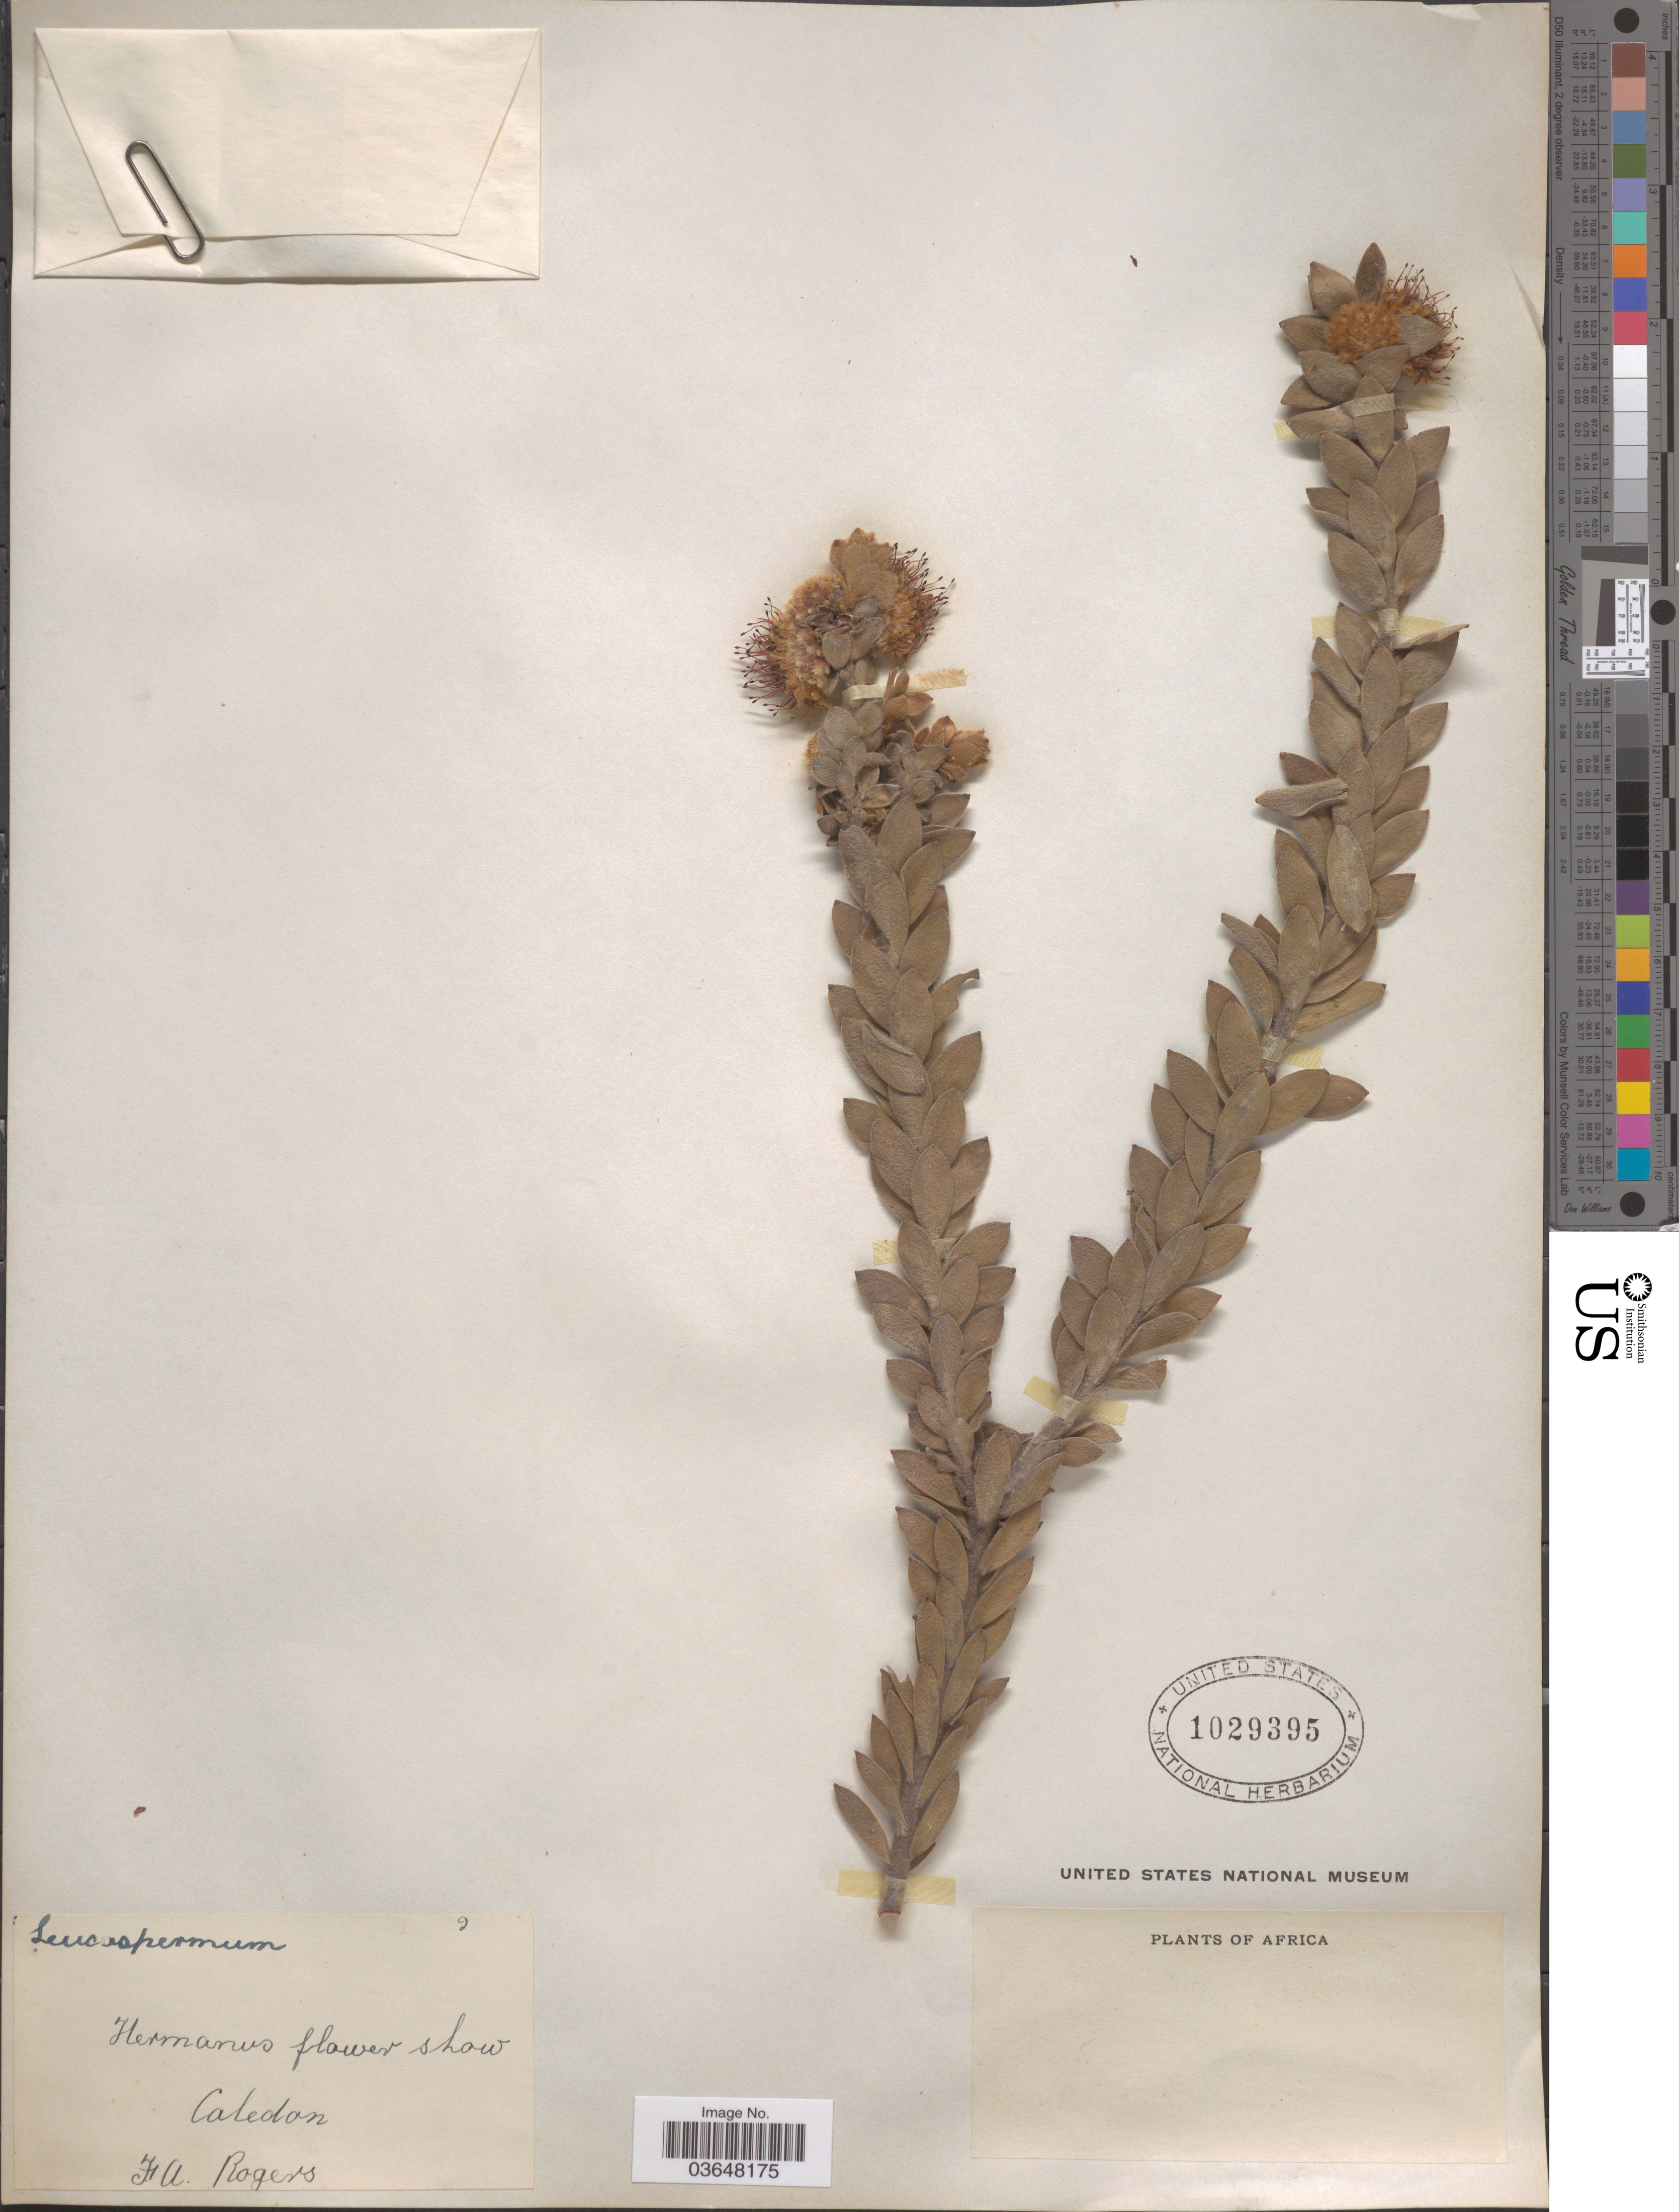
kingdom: Plantae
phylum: Tracheophyta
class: Magnoliopsida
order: Proteales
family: Proteaceae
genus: Leucospermum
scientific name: Leucospermum sp.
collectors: F. A. Rogers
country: South Africa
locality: Africa. Hermanus flower show. Caledon.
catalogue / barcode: US 1029395